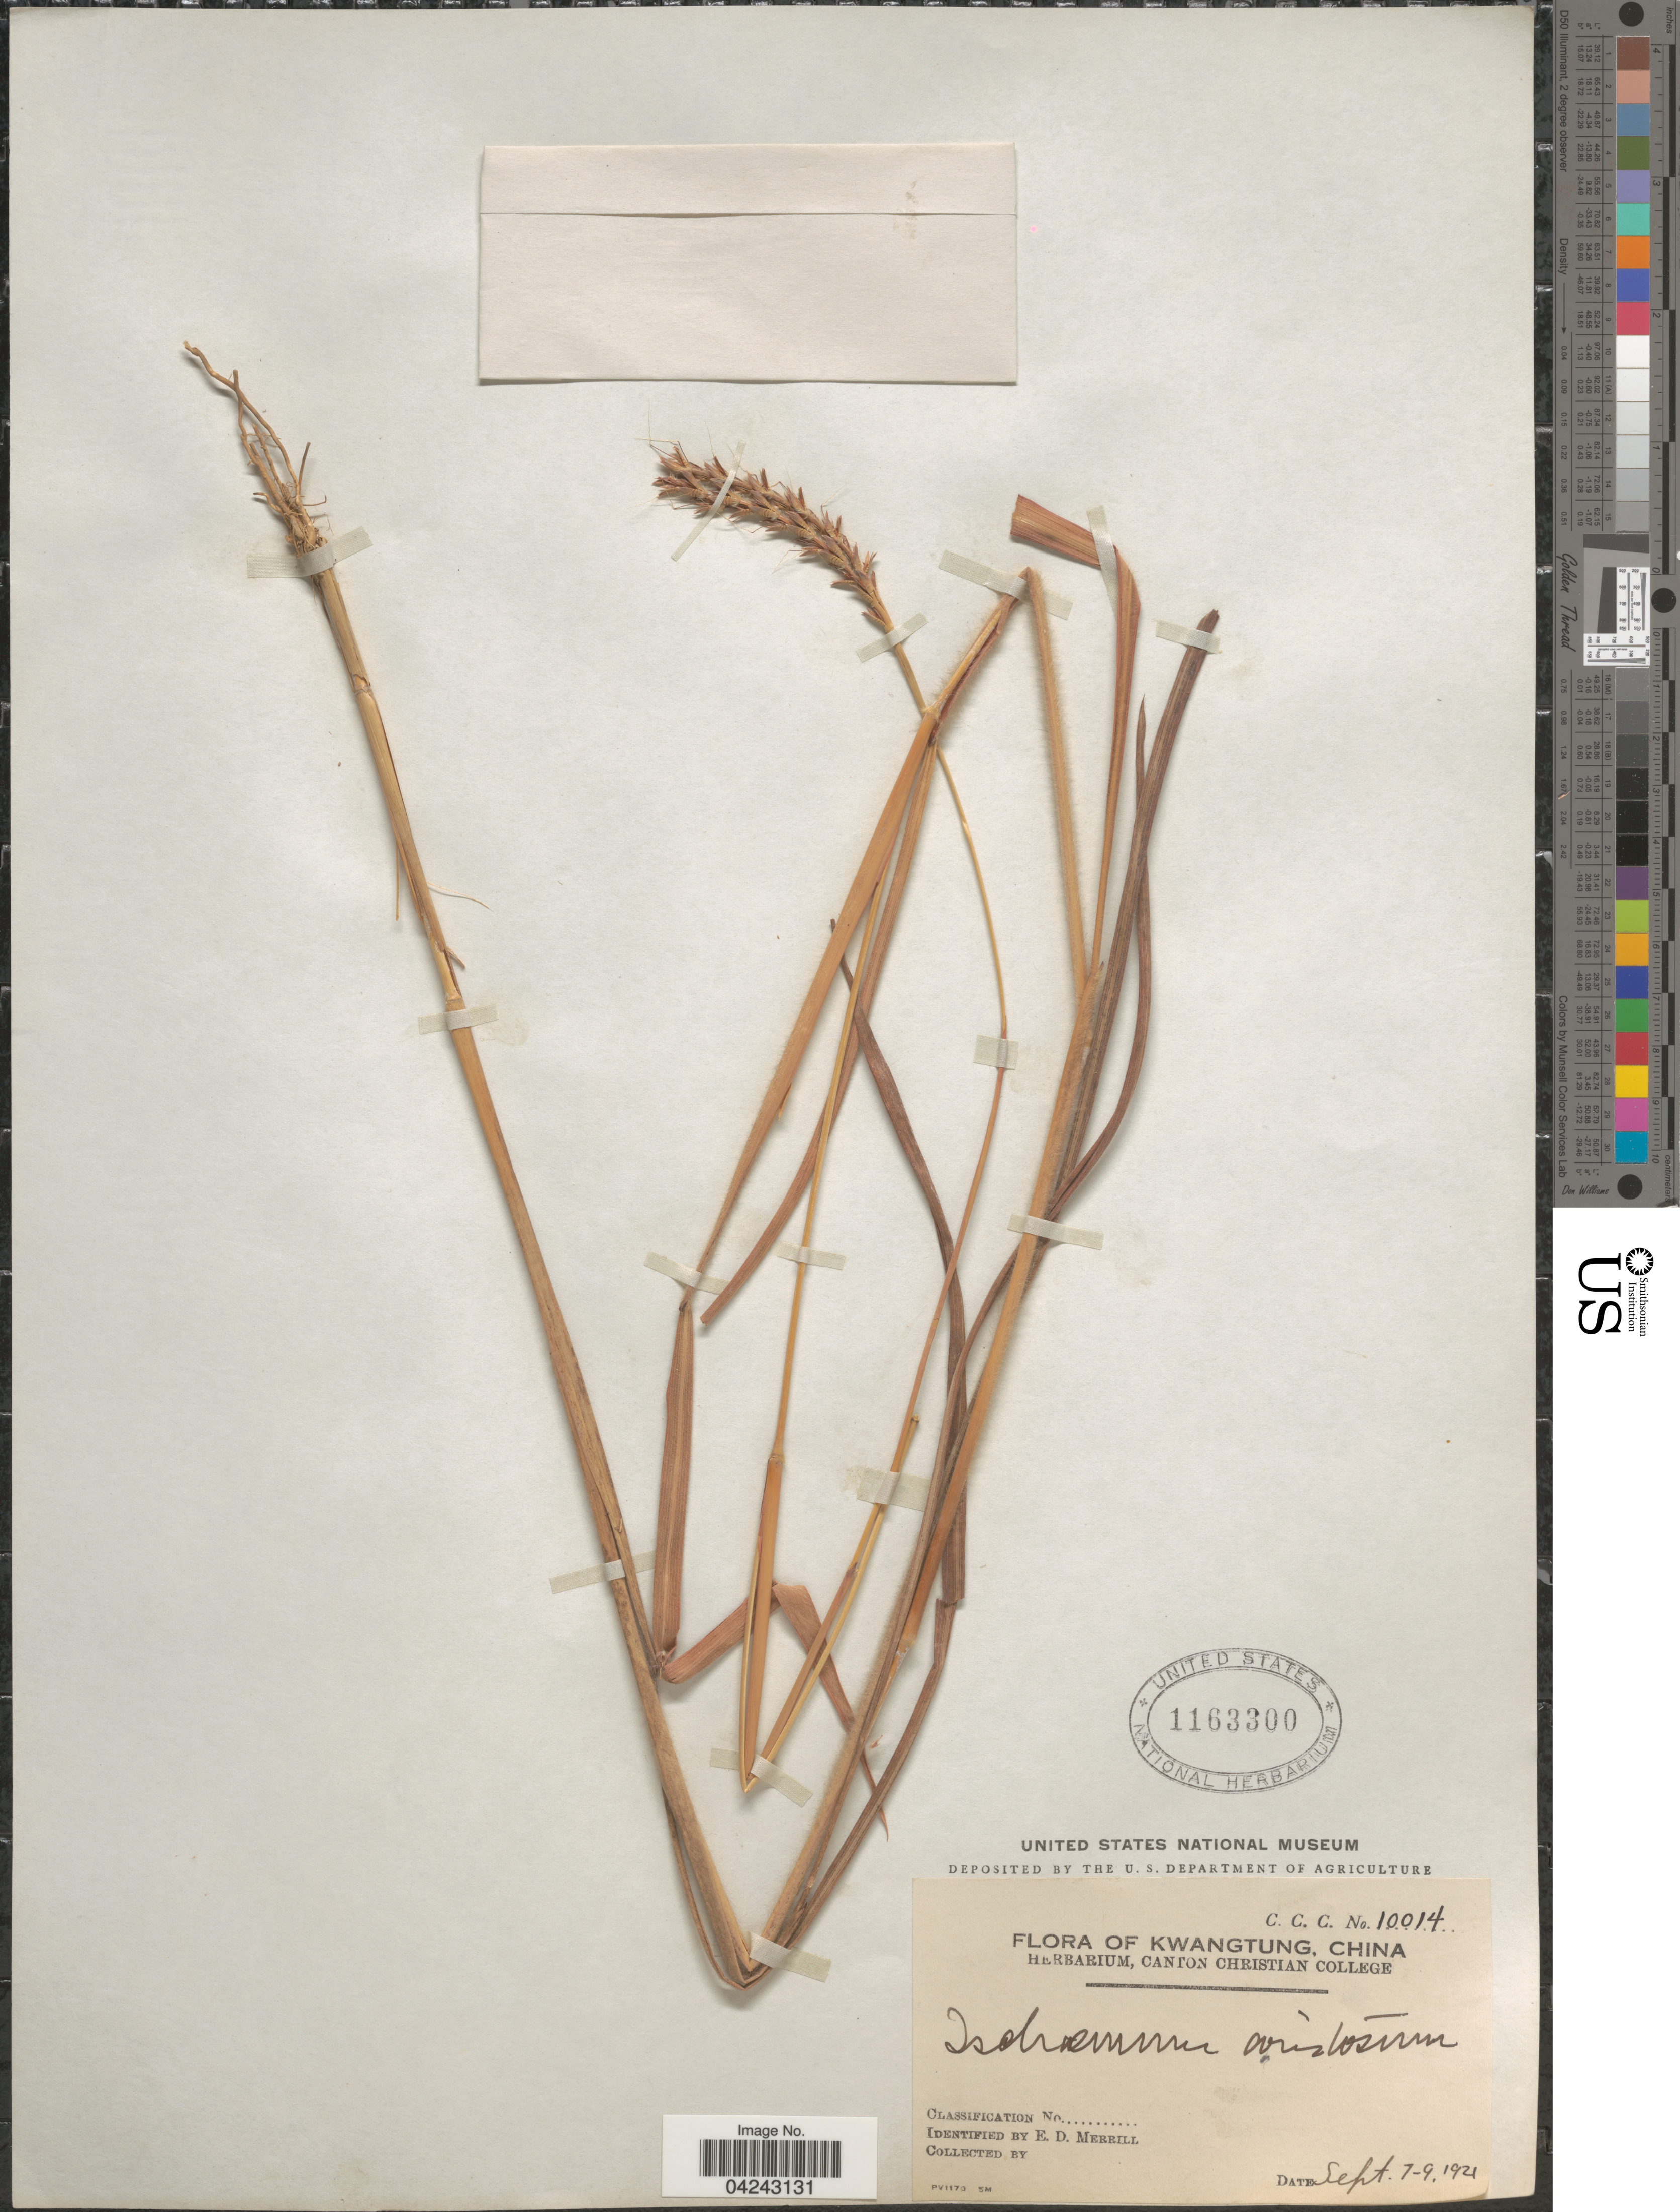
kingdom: Plantae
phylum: Tracheophyta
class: Liliopsida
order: Poales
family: Poaceae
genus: Ischaemum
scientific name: Ischaemum aristatum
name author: L.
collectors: E. D. Merrill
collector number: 10014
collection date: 1921-09-07/1921-09-09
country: China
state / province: Guangdong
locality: Kwangtung.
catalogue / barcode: US 1163300